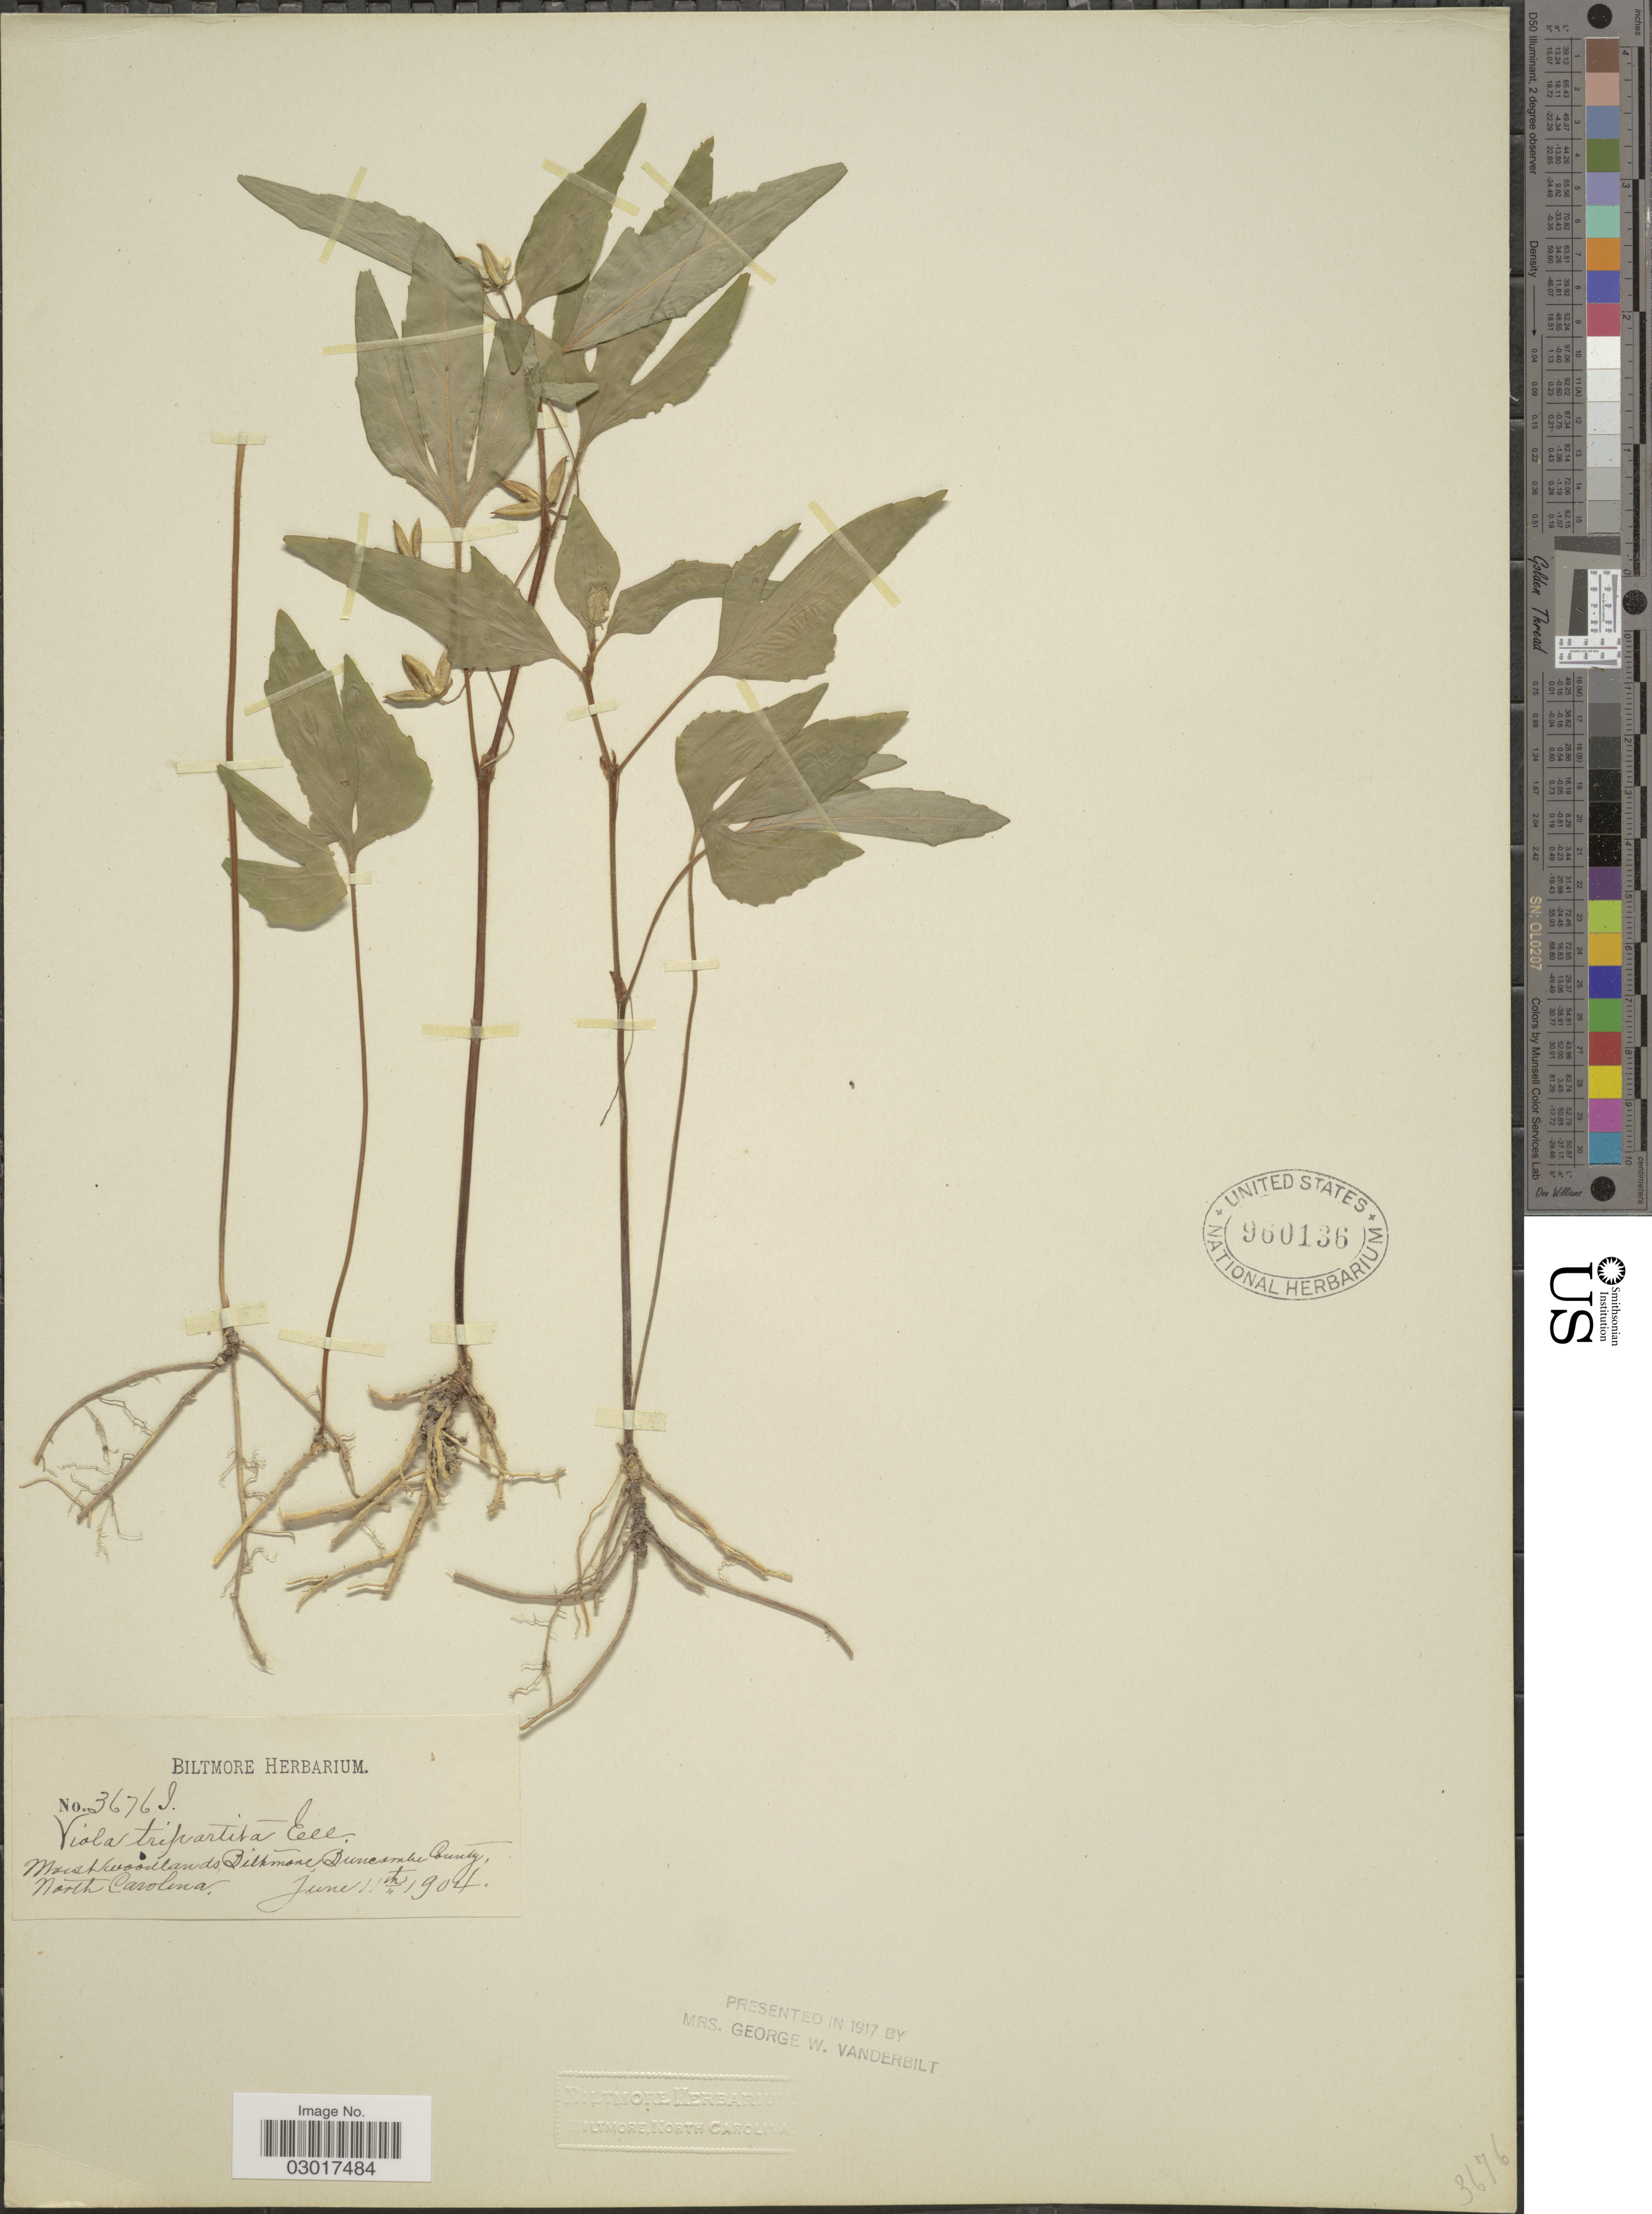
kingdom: Plantae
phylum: Tracheophyta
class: Magnoliopsida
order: Malpighiales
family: Violaceae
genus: Viola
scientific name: Viola tripartita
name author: Elliott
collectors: ex herb. Biltmore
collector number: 3676I.*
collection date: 1904-06-11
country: United States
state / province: North Carolina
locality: Moist woodlands, Biltmore, Buncombe County.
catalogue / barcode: US 960136